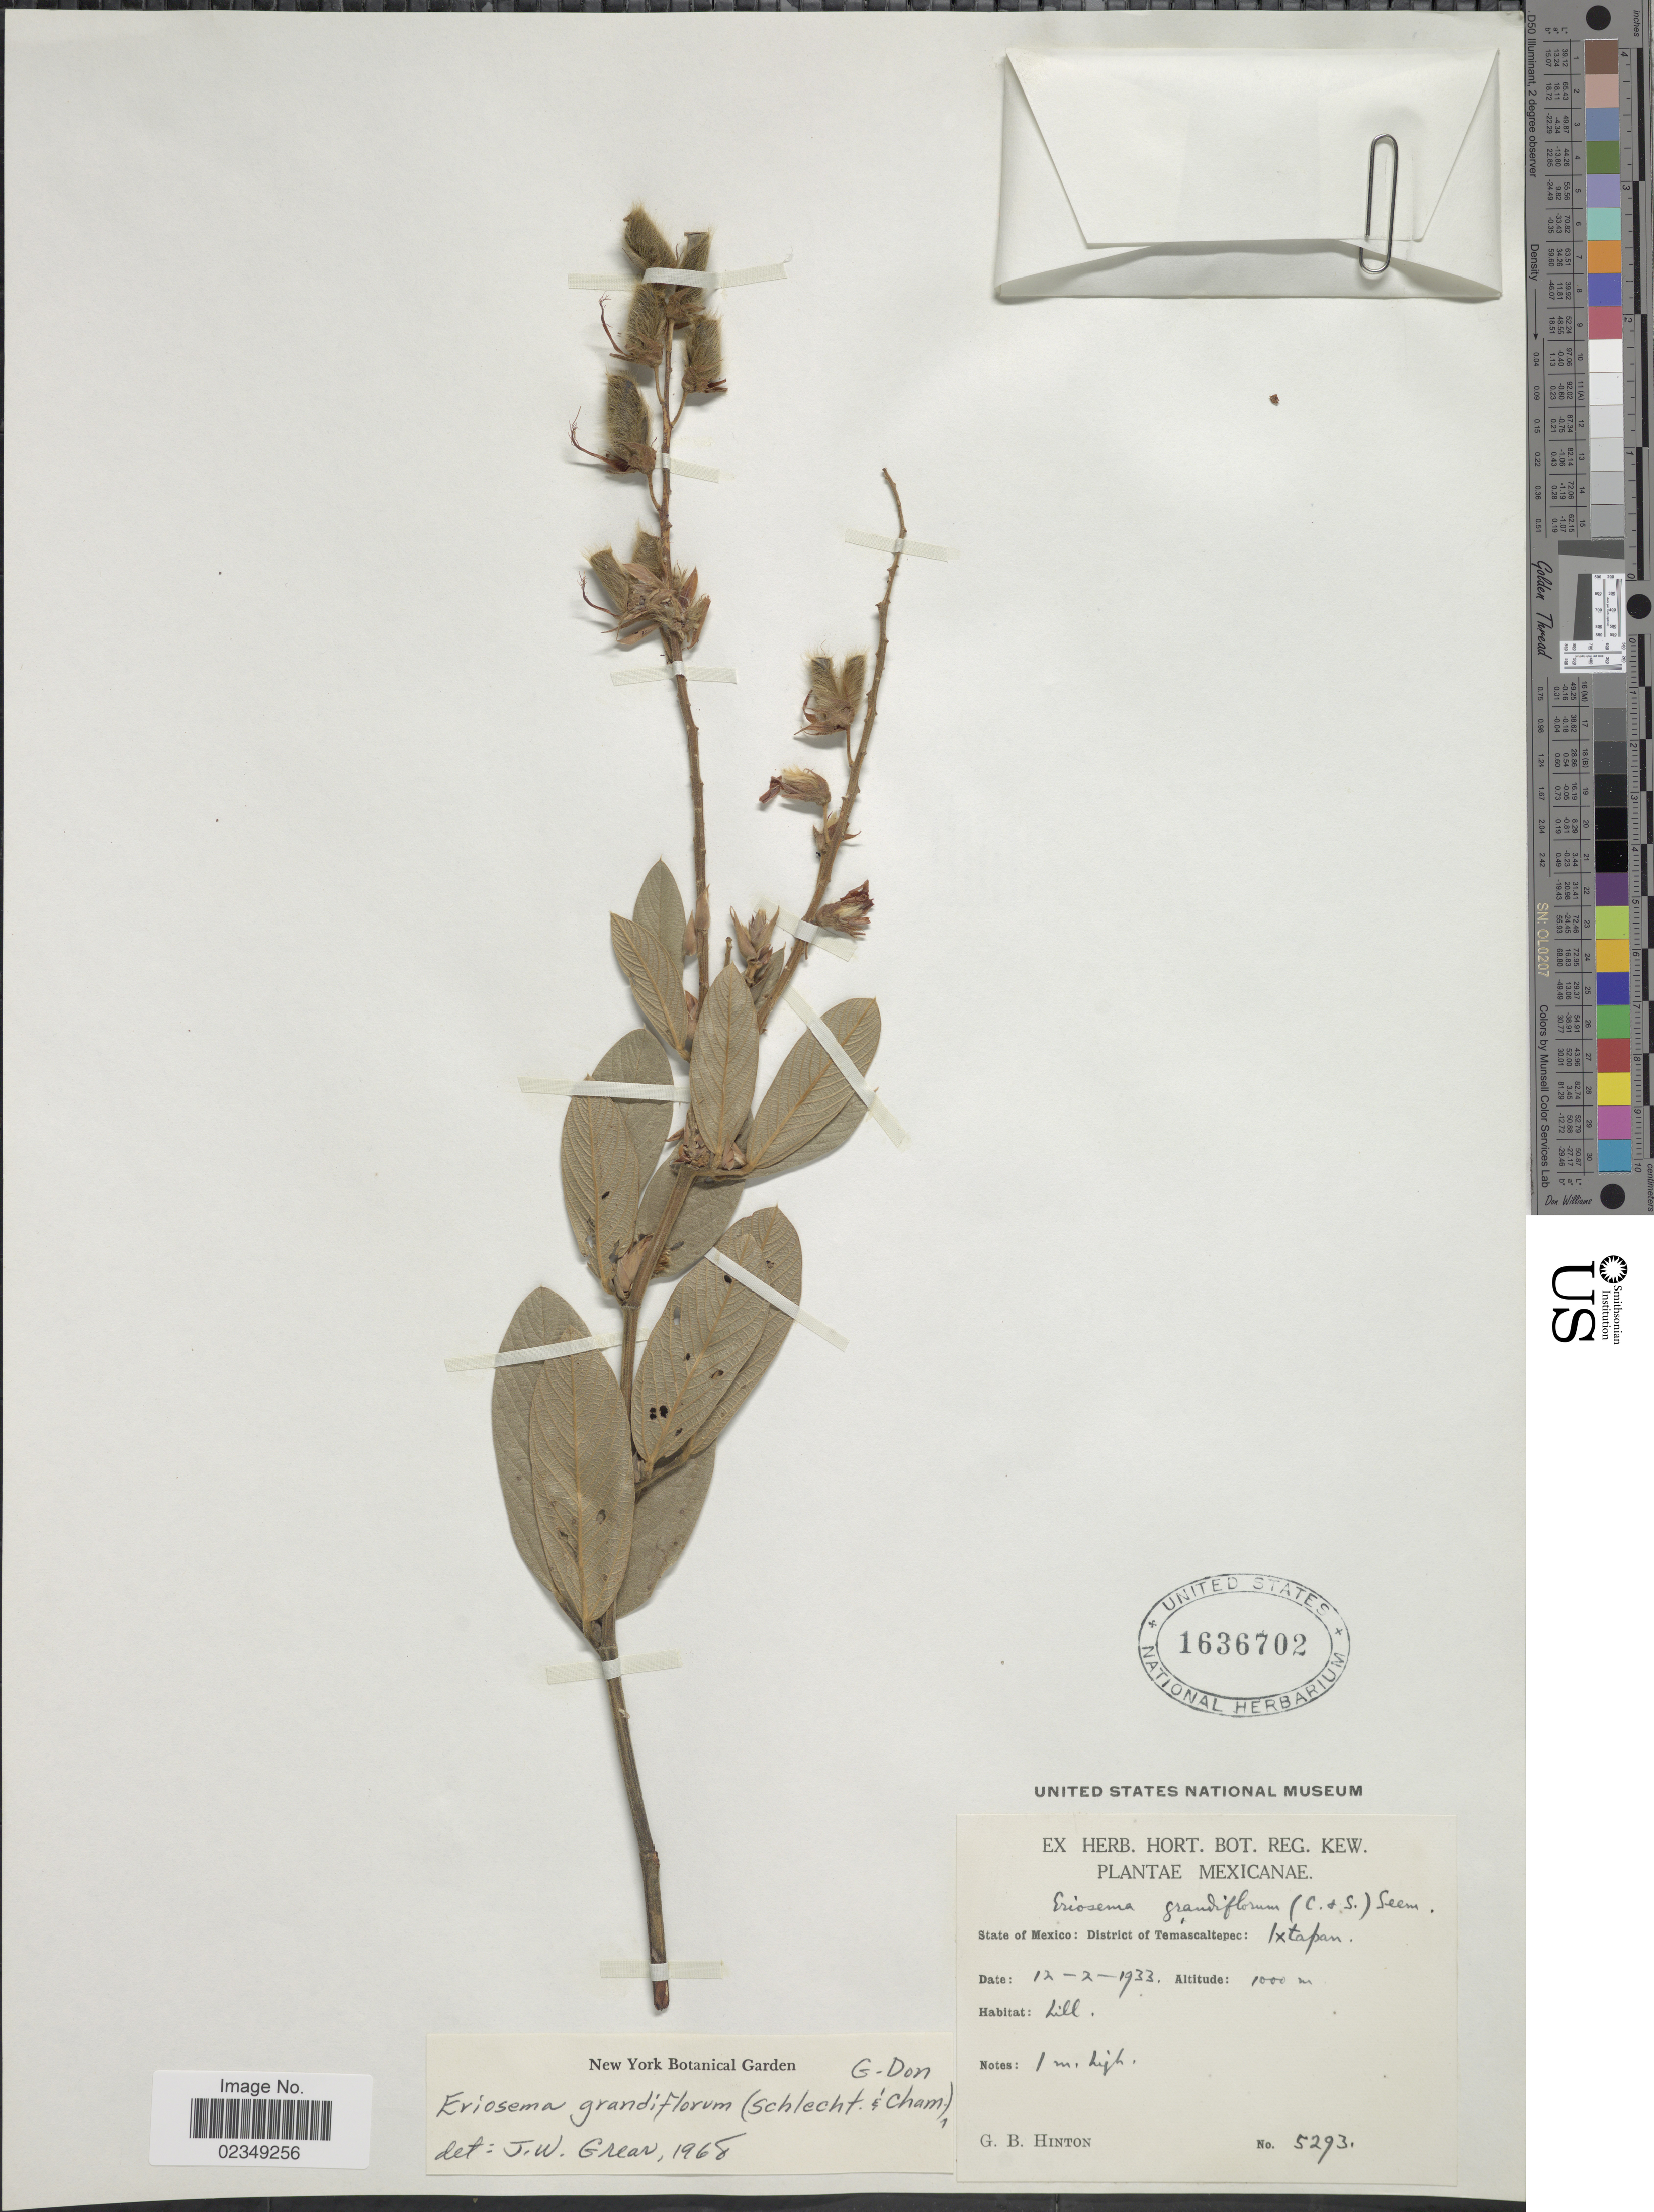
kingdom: Plantae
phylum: Tracheophyta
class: Magnoliopsida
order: Fabales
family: Fabaceae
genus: Eriosema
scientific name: Eriosema grandiflorum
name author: (Schltdl. & Cham.) G. Don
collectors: G. B. Hinton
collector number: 5293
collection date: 1933-02-12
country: Mexico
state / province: México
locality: District of Temascaltepec: Ixtapan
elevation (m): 1000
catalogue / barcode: US 1636702